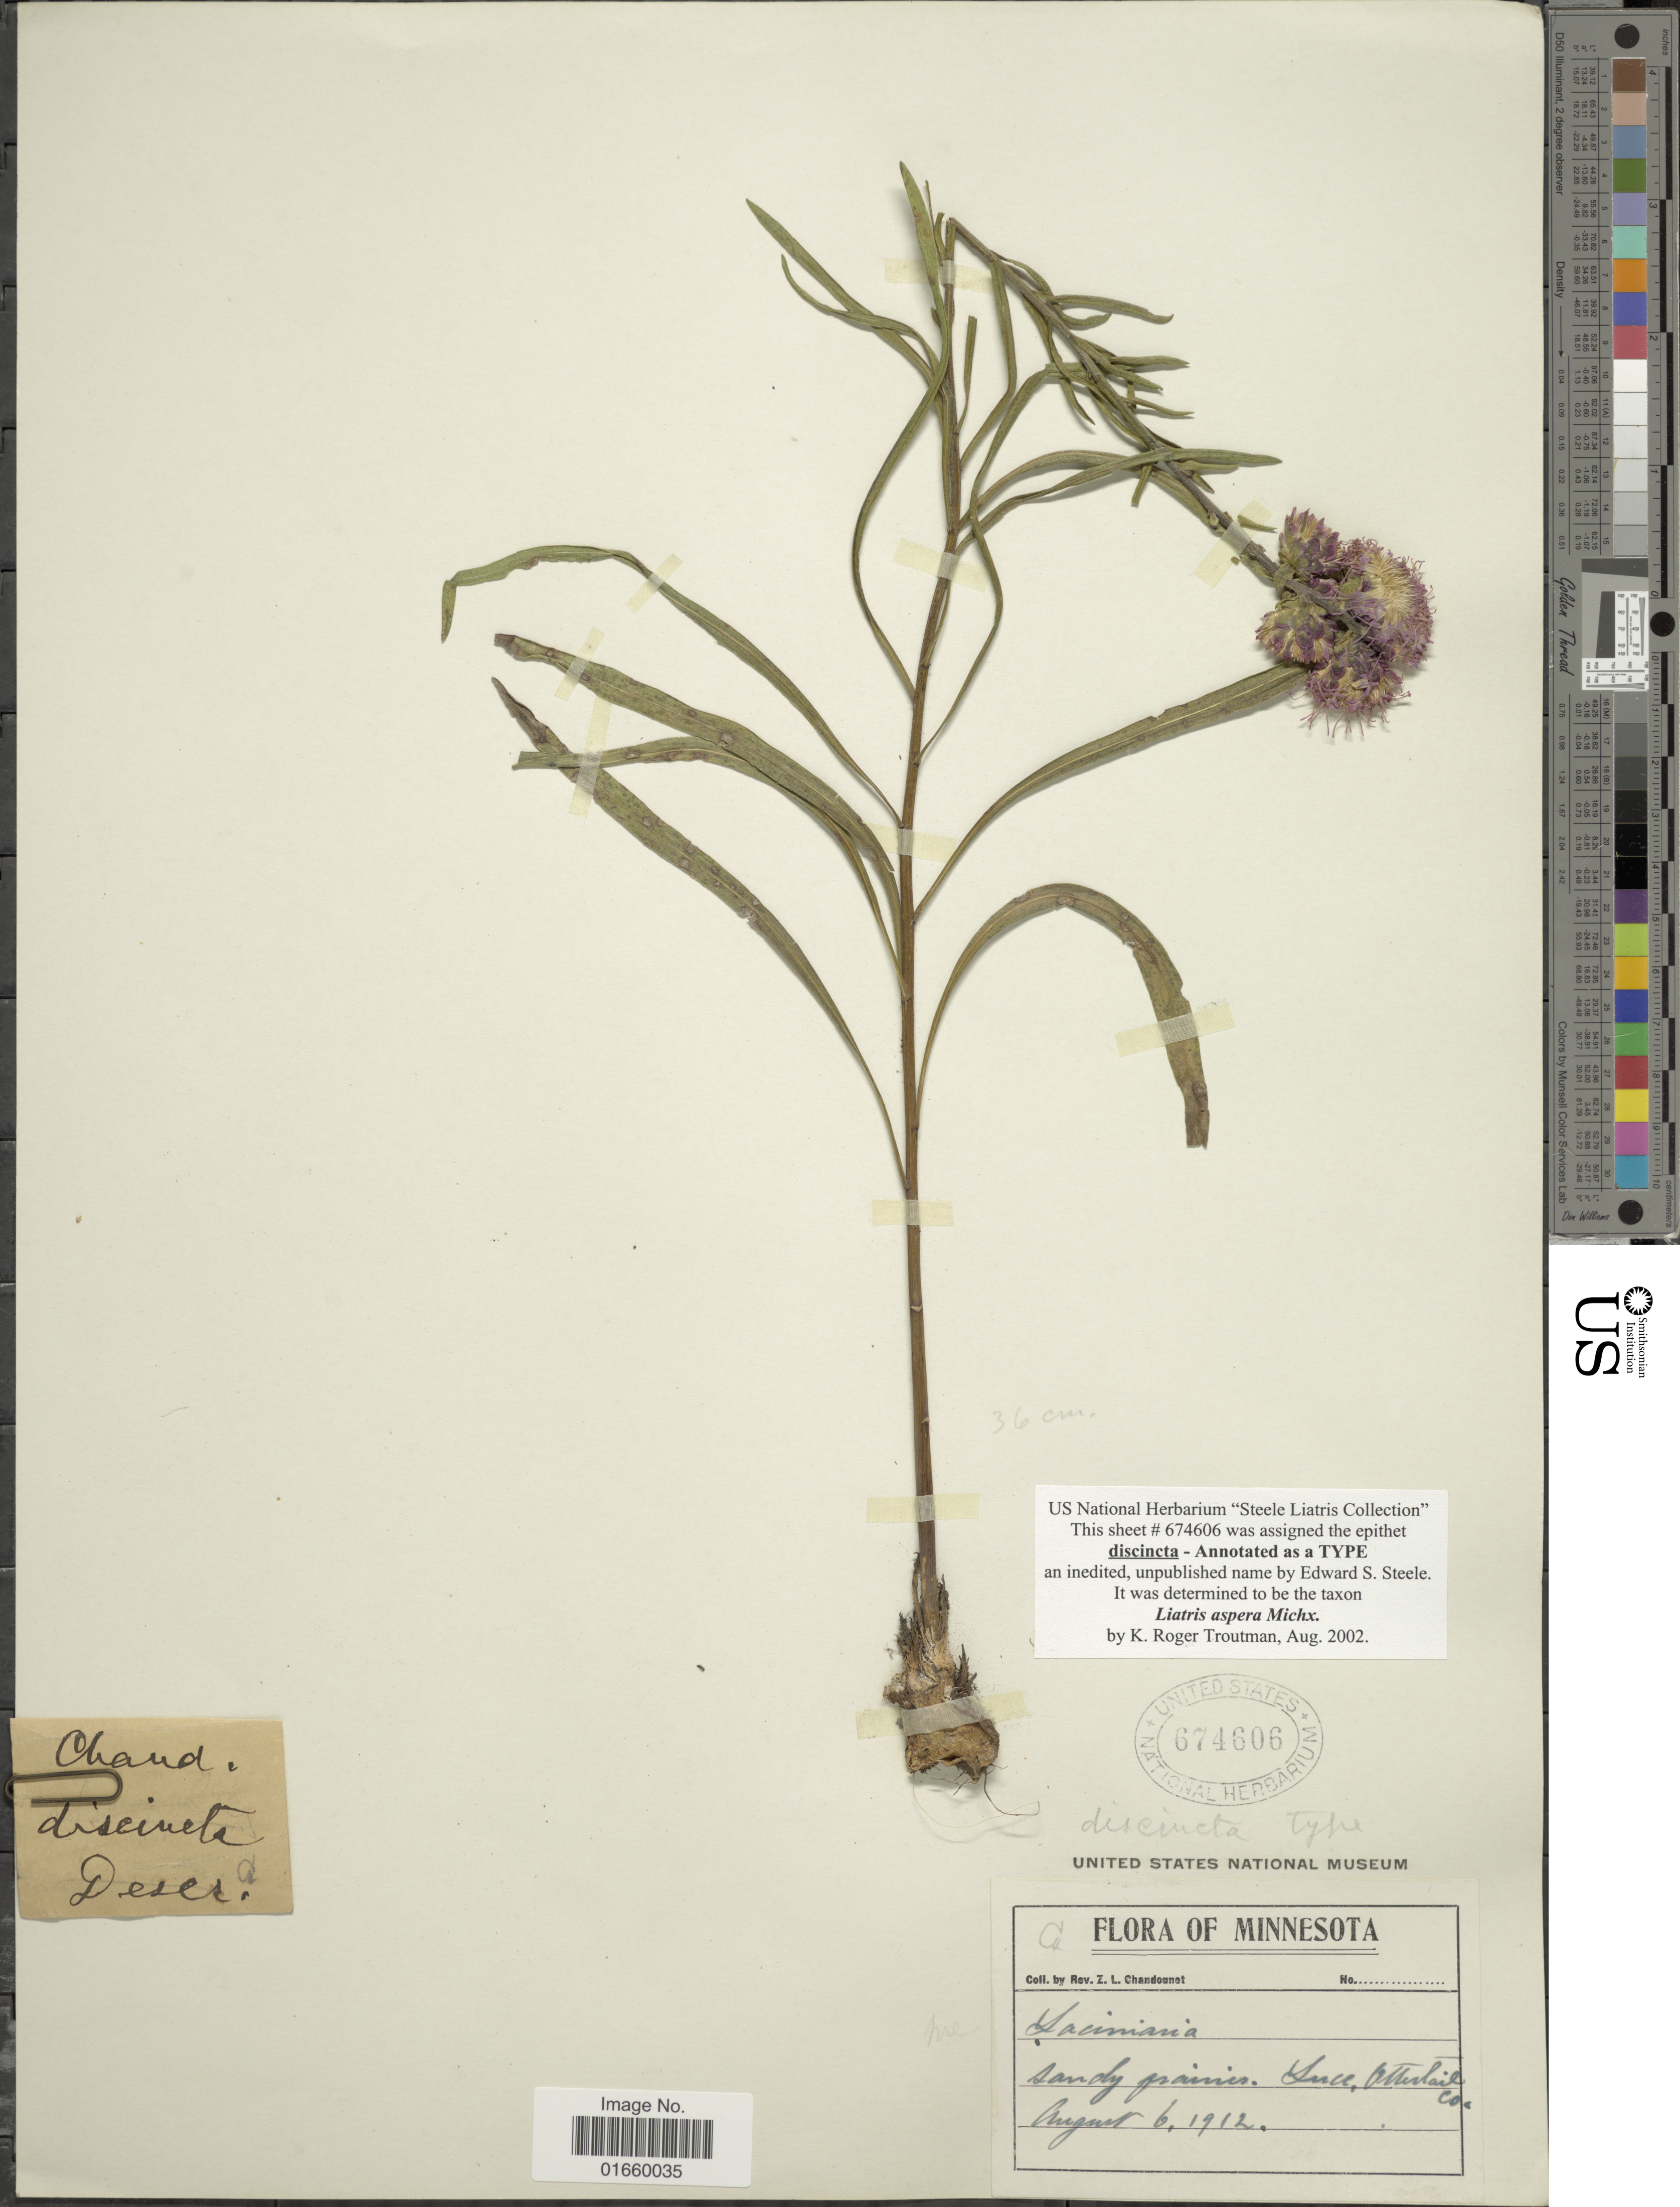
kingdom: Plantae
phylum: Tracheophyta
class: Magnoliopsida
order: Asterales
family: Asteraceae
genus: Liatris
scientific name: Liatris aspera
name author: Michx.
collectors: Z. Chandonnet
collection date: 1912-08-06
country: United States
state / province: Minnesota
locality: Juce, Otter Tail Co.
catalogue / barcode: US 674606